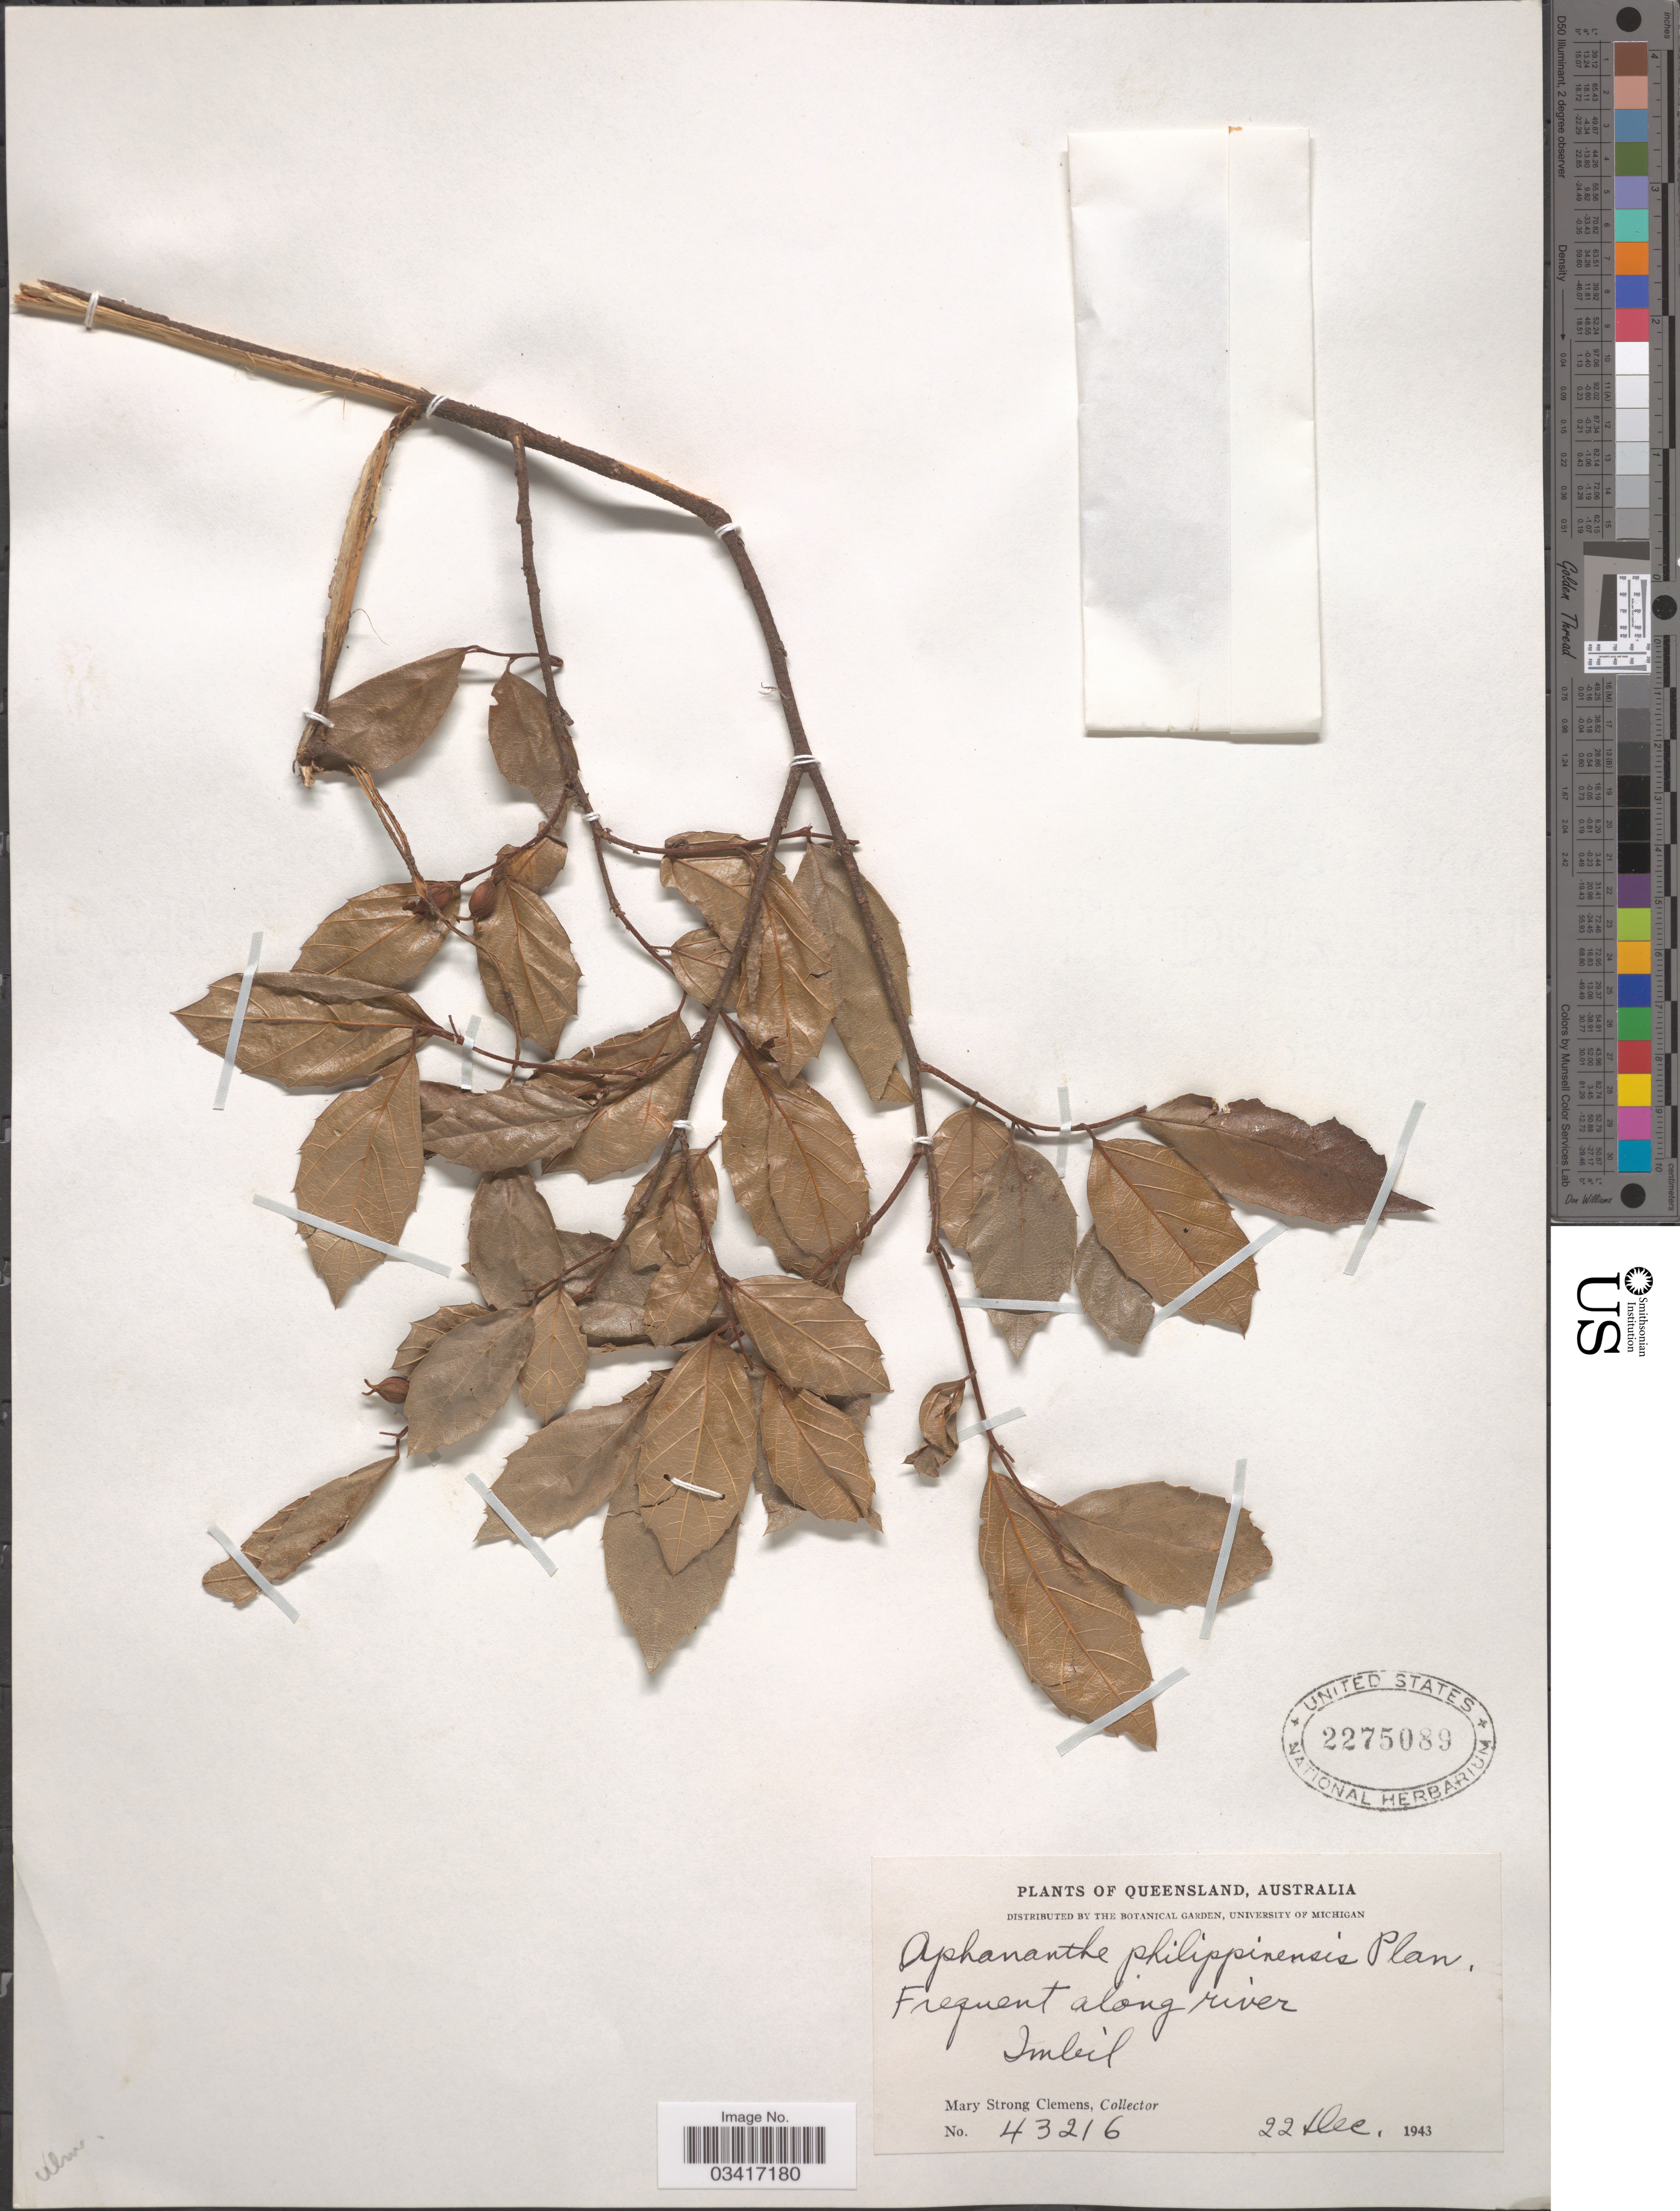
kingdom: Plantae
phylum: Tracheophyta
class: Magnoliopsida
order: Rosales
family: Cannabaceae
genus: Aphananthe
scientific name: Aphananthe philippinensis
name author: Planch.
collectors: M. S. Clemens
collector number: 43216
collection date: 1943-12-22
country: Australia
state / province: Queensland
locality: Imbil.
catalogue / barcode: US 2275089